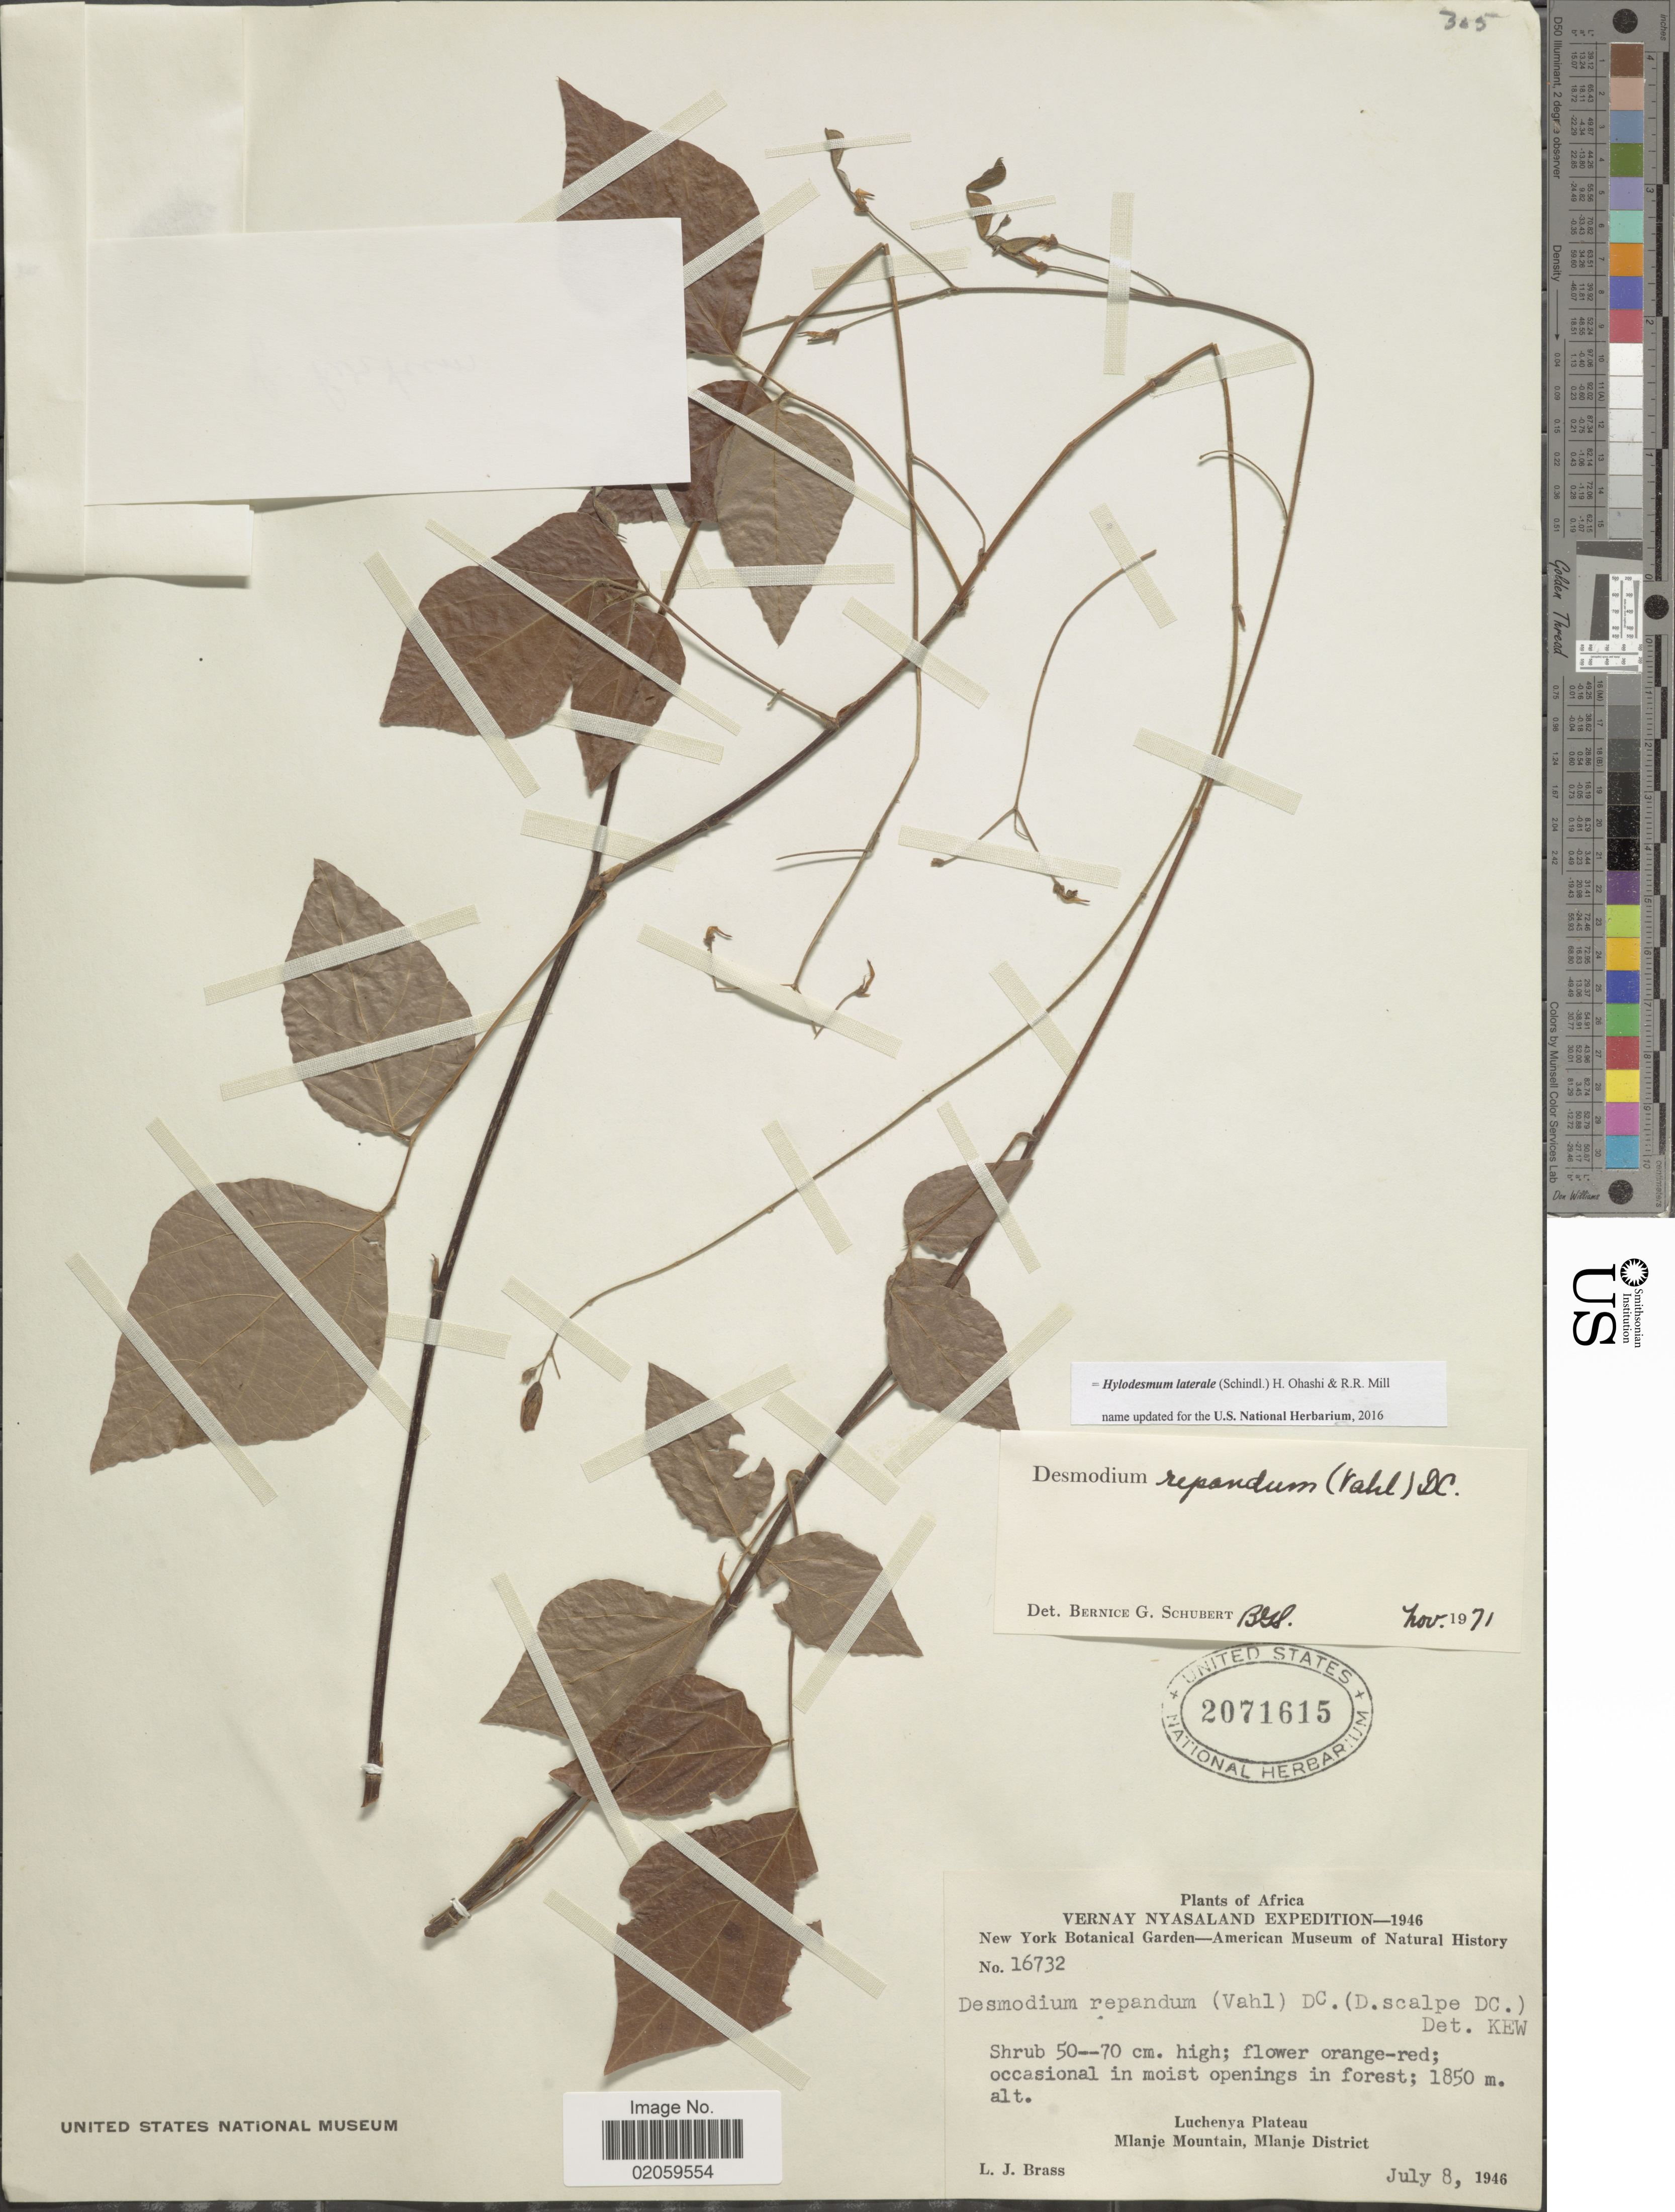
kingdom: Plantae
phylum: Tracheophyta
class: Magnoliopsida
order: Fabales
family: Fabaceae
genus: Hylodesmum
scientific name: Hylodesmum repandum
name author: (Vahl) H. Ohashi & R.R. Mill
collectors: L. J. Brass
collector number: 16732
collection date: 1946-07-08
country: Malawi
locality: Africa, Vernay Nyasaland, Luchenya Plateau, Mlanje Mountain, Mlanje District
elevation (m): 1850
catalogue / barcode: US 2071615